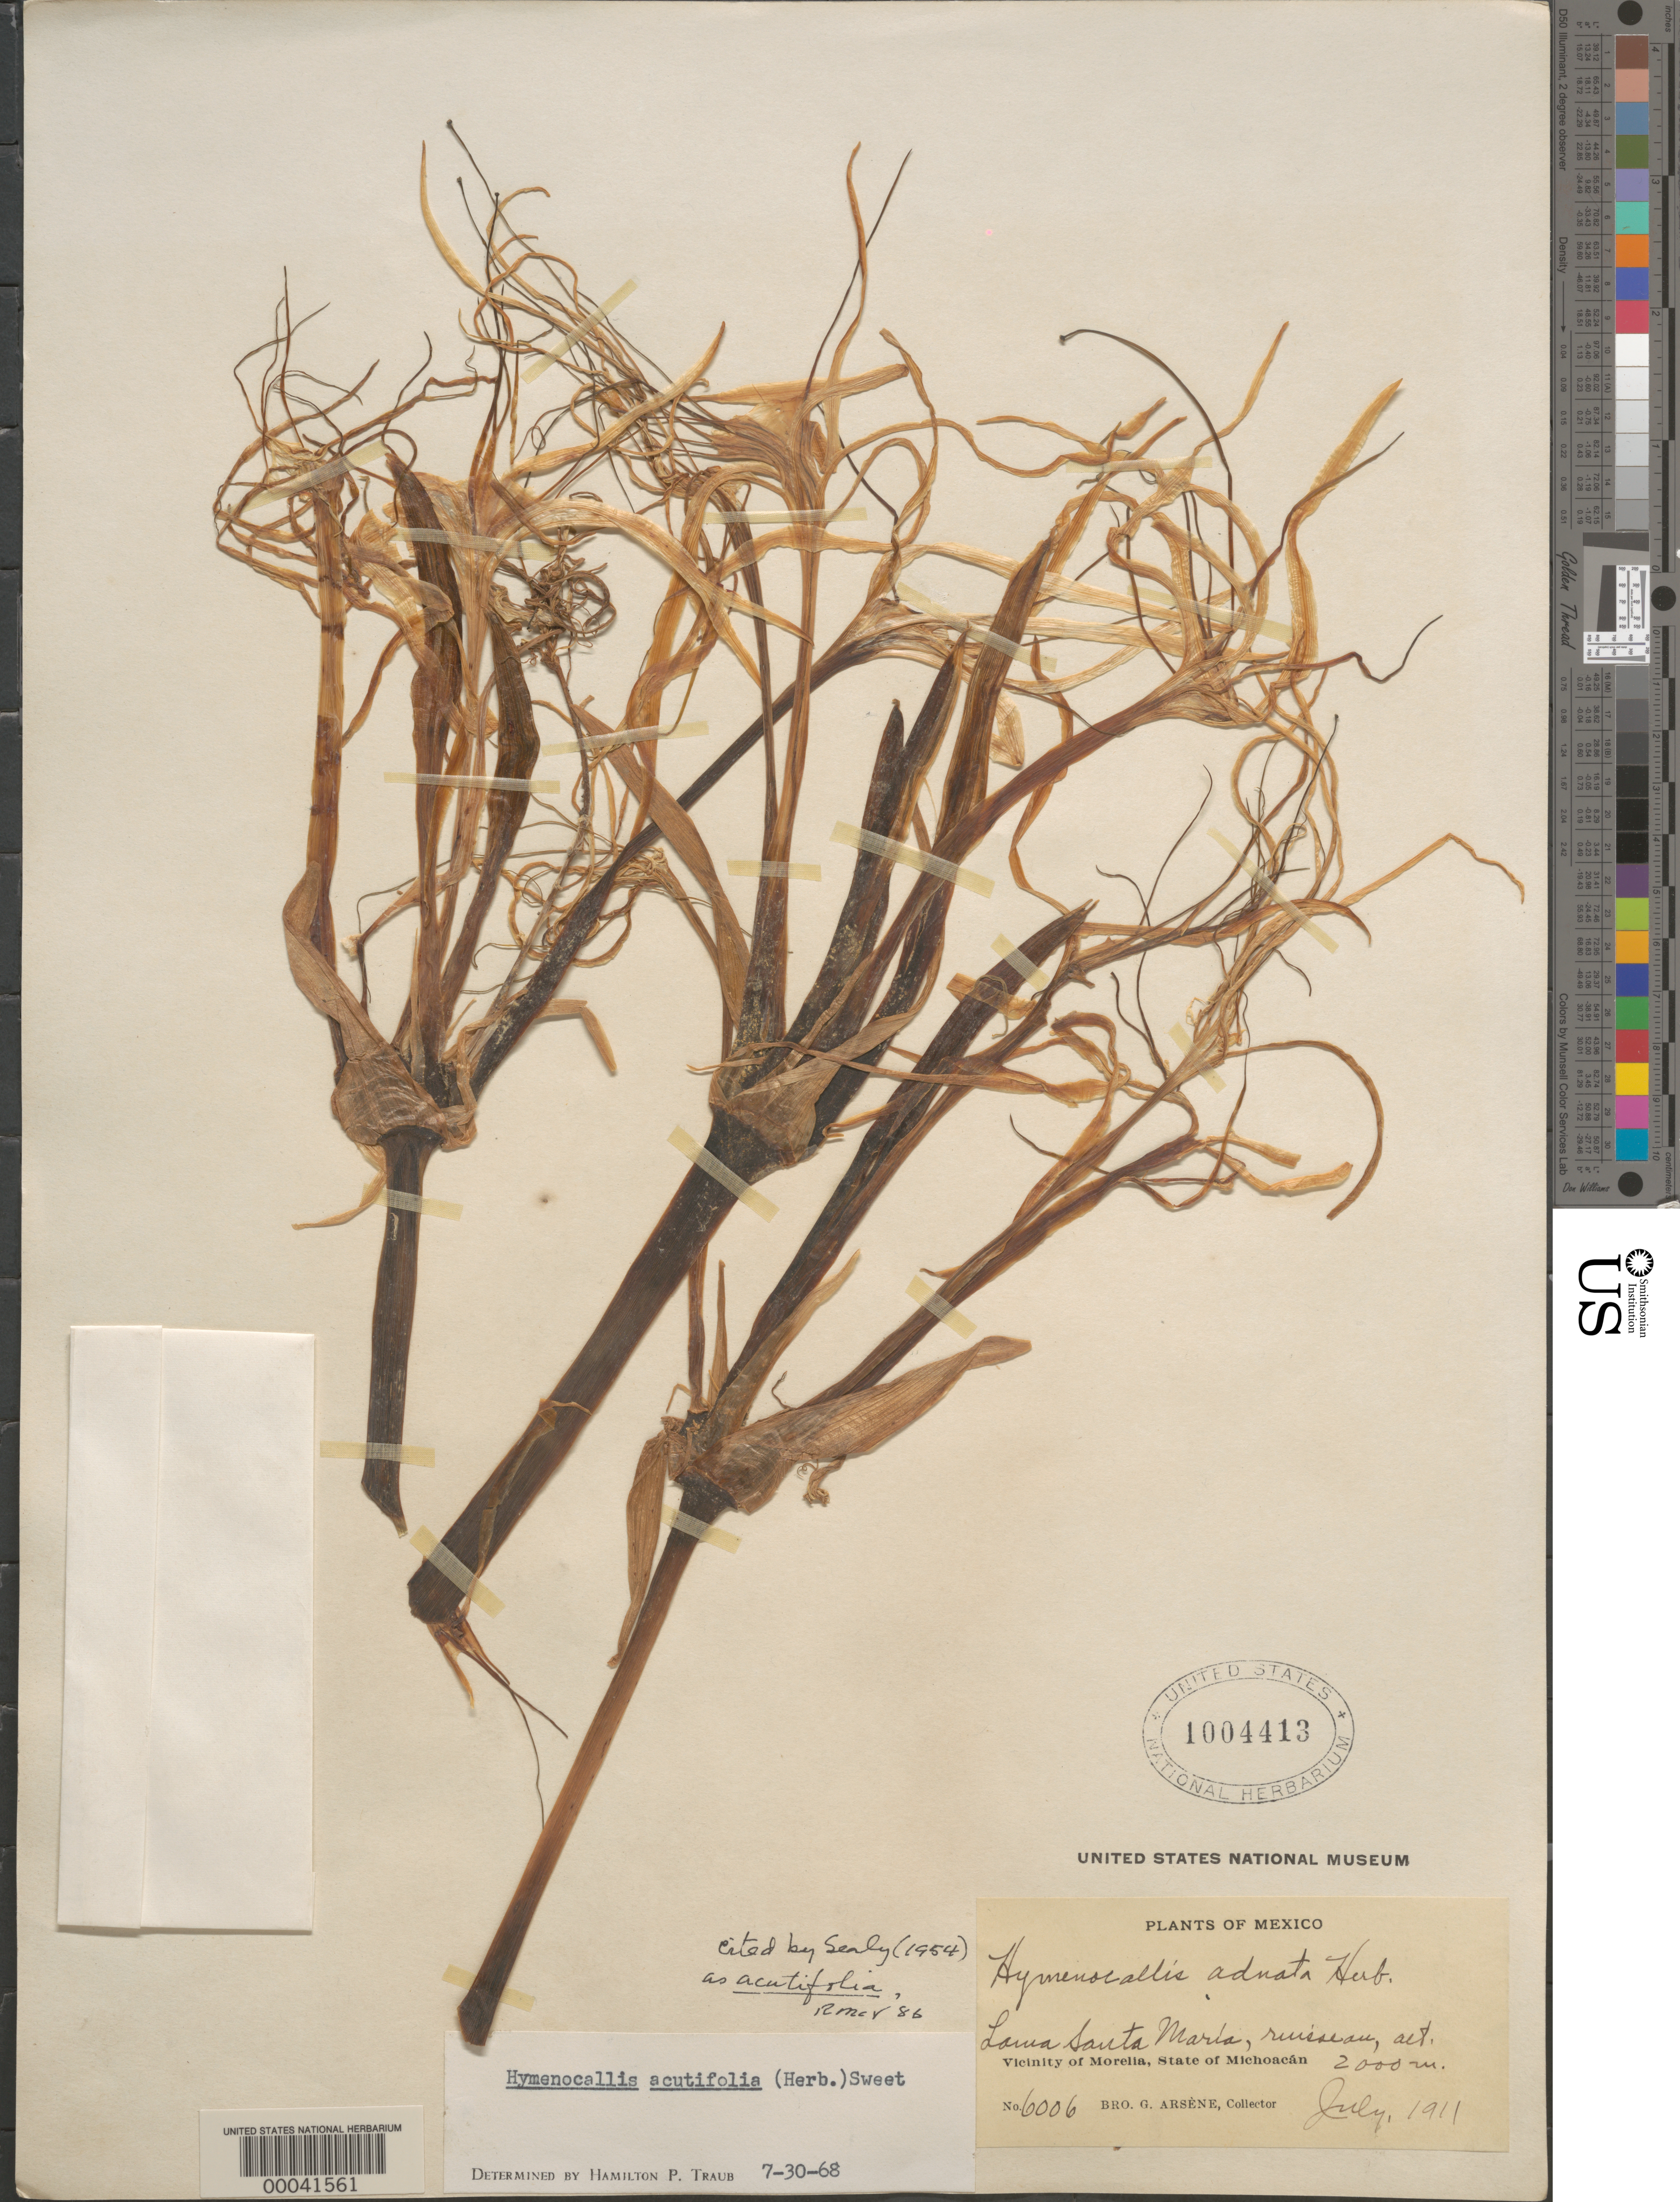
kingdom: Plantae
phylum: Tracheophyta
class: Liliopsida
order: Asparagales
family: Amaryllidaceae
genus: Hymenocallis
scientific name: Hymenocallis acutifolia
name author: (Herb.) Sweet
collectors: Bro. G. Arsène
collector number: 6006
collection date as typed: Jul 1911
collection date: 1911-07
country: Mexico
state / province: Michoacán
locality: Vicinity of Morelia, lawa Santa Maria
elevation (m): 2000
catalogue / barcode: US 1004413